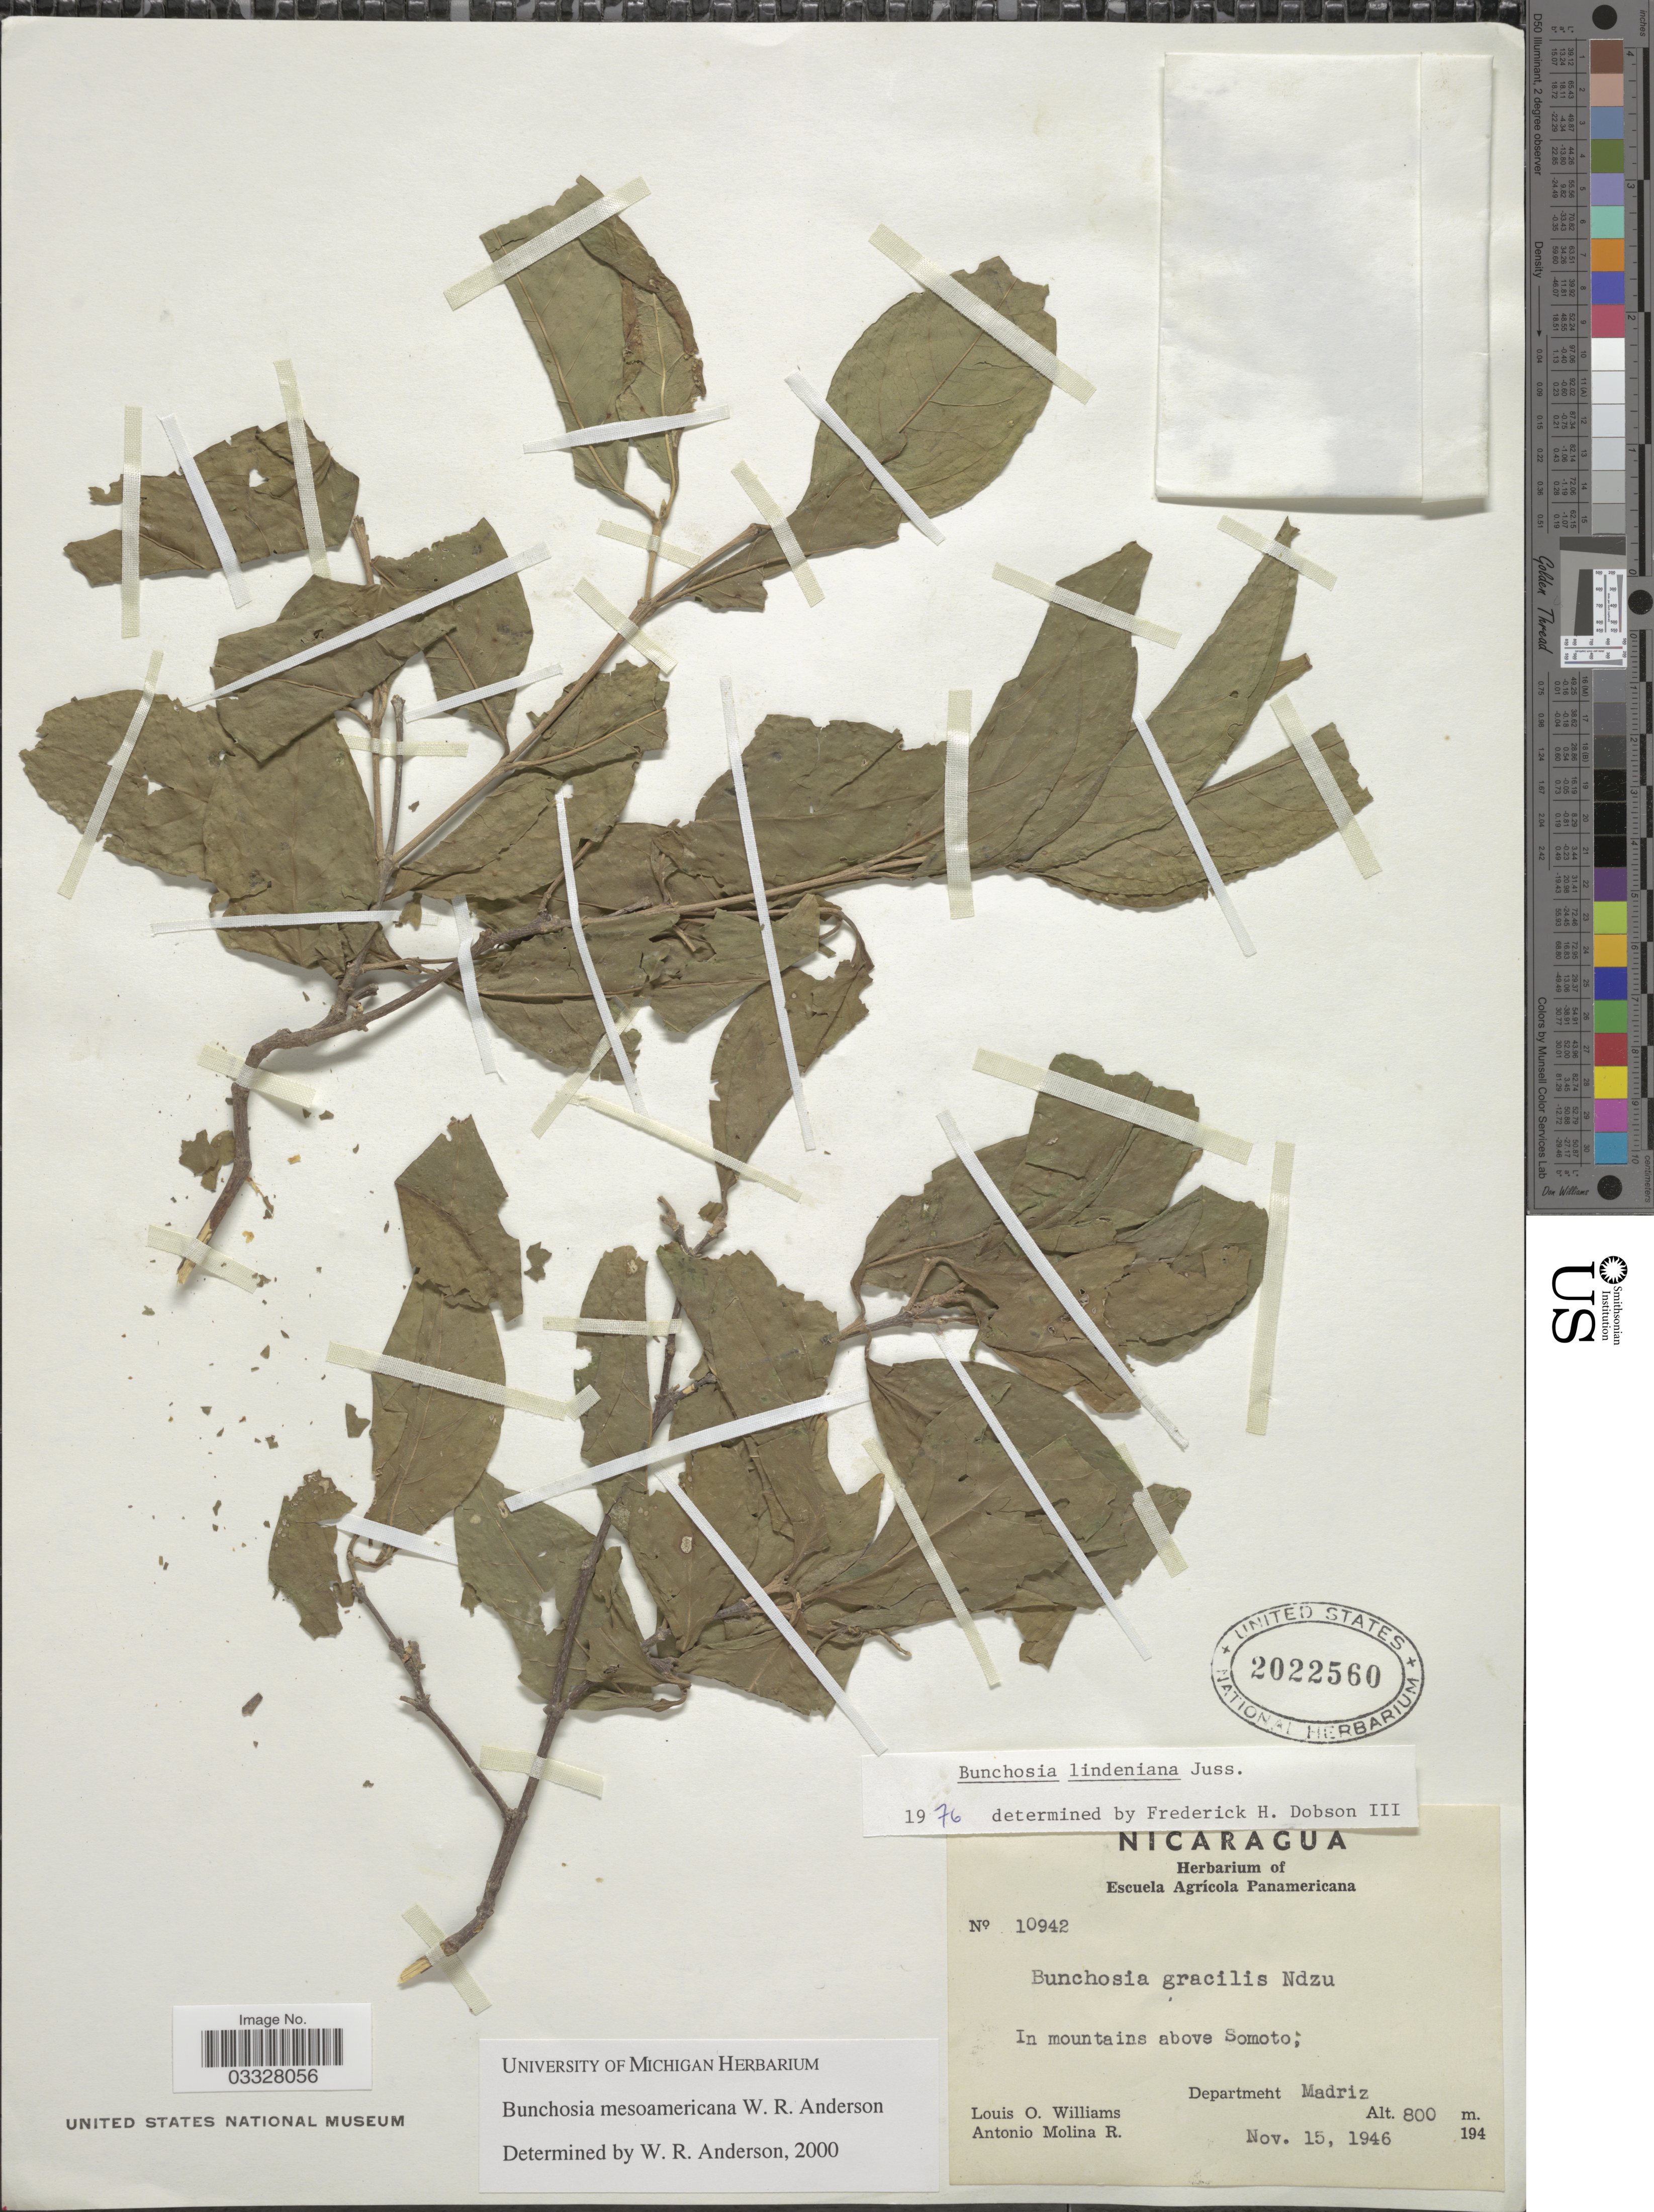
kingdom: Plantae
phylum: Tracheophyta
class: Magnoliopsida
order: Malpighiales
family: Malpighiaceae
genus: Bunchosia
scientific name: Bunchosia mesoamericana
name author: W.R. Anderson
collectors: L. O. Williams & A. Molina R.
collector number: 10942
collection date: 1946-11-15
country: Nicaragua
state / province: Madriz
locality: In mountains above Somoto, Department Madriz.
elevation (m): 800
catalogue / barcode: US 2022560